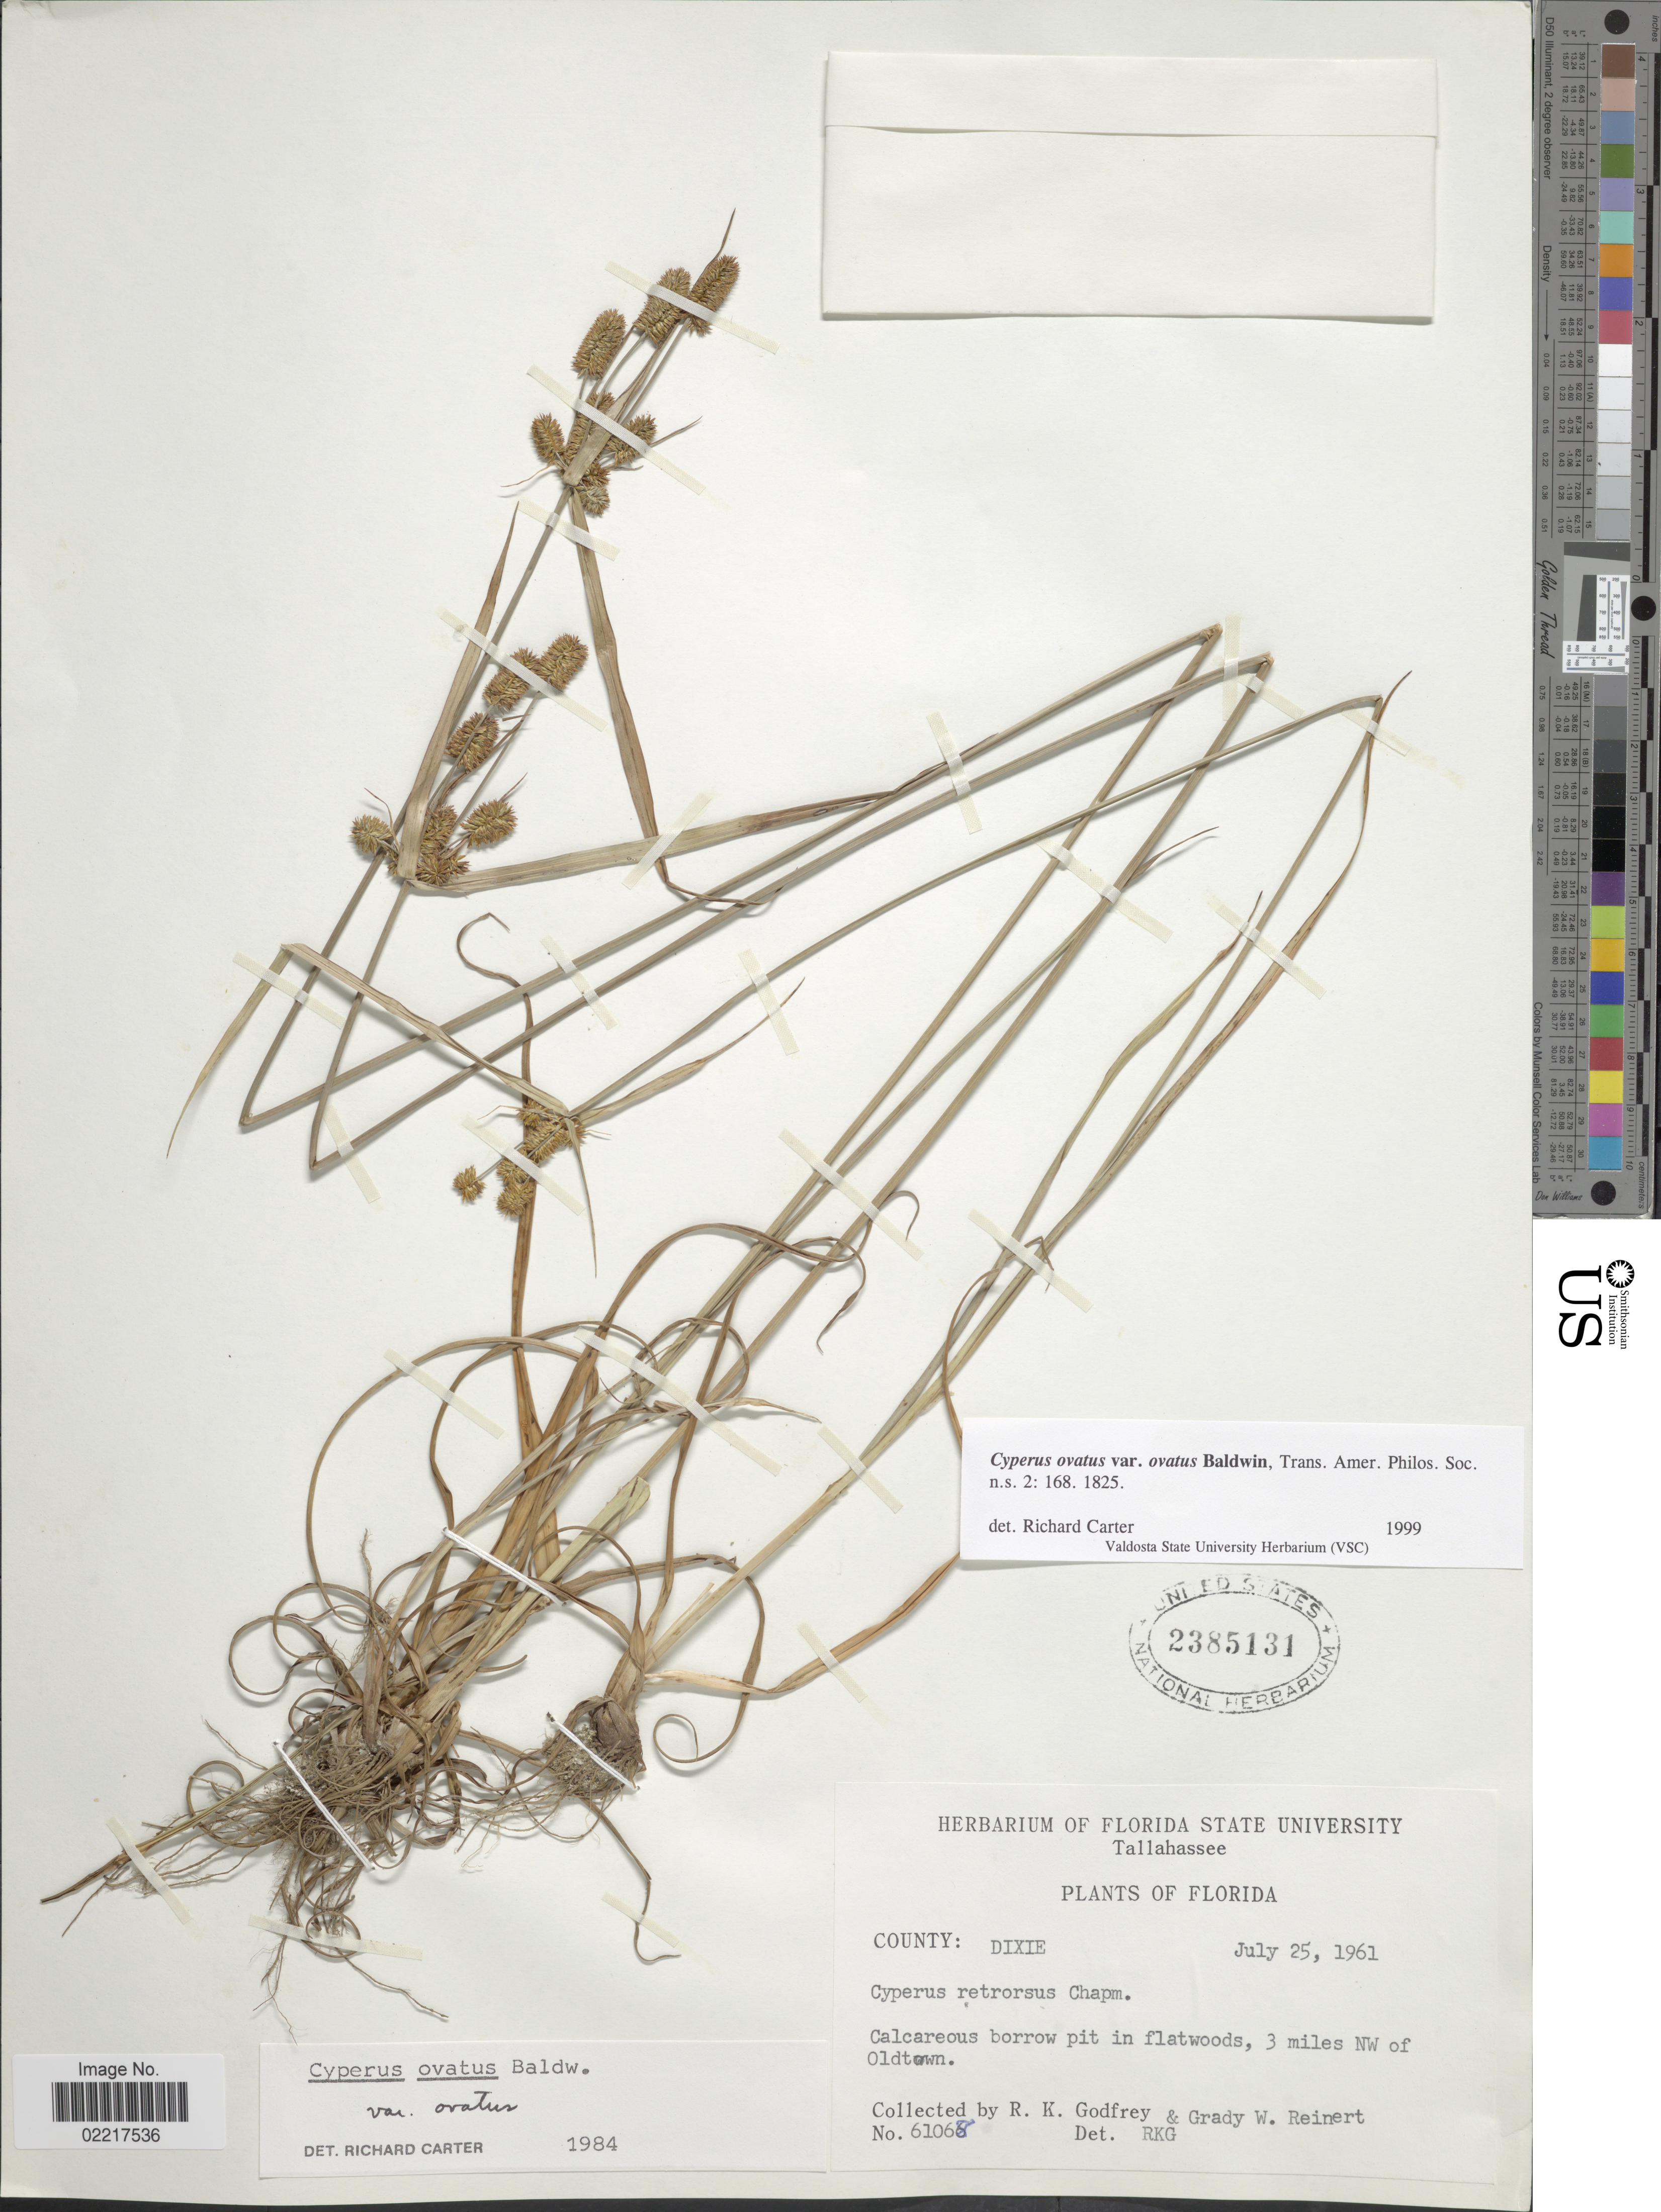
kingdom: Plantae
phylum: Tracheophyta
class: Liliopsida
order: Poales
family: Cyperaceae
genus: Cyperus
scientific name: Cyperus ovatus var. ovatus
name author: Baldwin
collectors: R. K. Godfrey & G. Reinert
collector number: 6106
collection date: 1961-07-25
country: United States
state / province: Florida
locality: County: Dixie, Calcareous borrow pit in flatwoods, 3 miles NW off Oldtown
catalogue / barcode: US 2385131